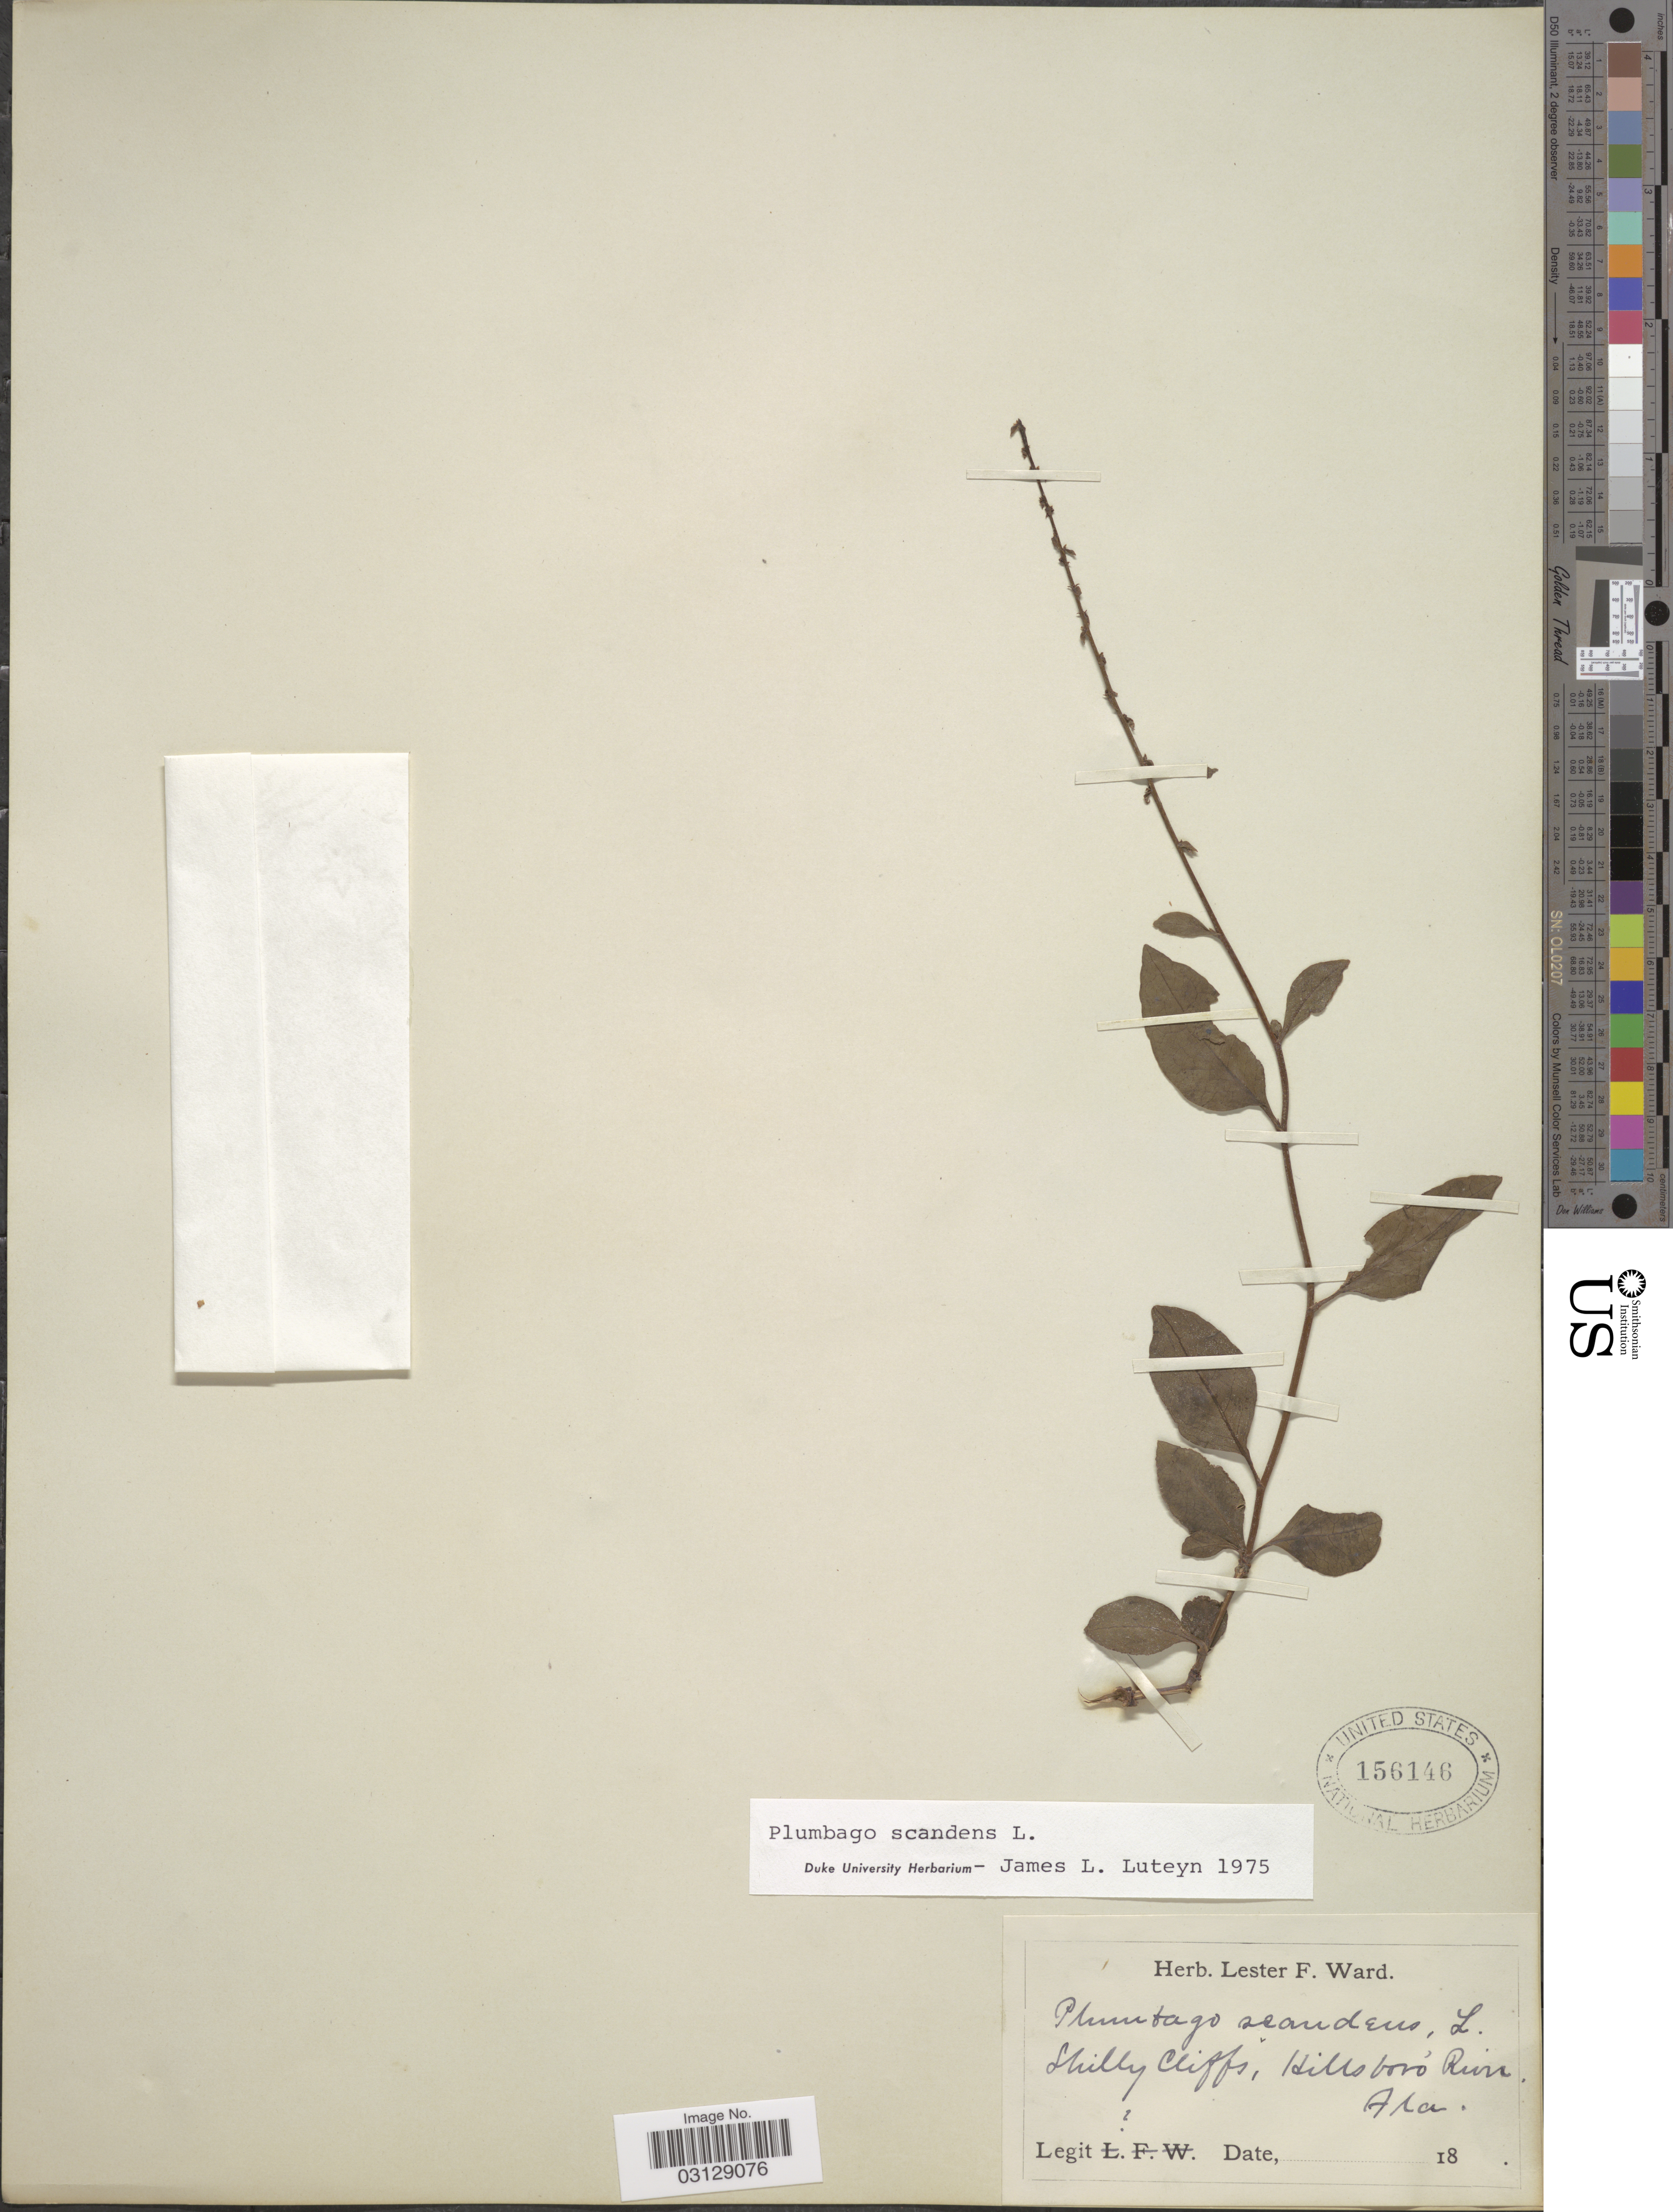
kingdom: Plantae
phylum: Tracheophyta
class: Magnoliopsida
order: Caryophyllales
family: Plumbaginaceae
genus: Plumbago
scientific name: Plumbago scandens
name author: L.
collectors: L. F. Ward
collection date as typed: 18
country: United States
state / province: Alabama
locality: Shilly Cliffs, Hillsboro Run. Ala.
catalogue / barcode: US 156146